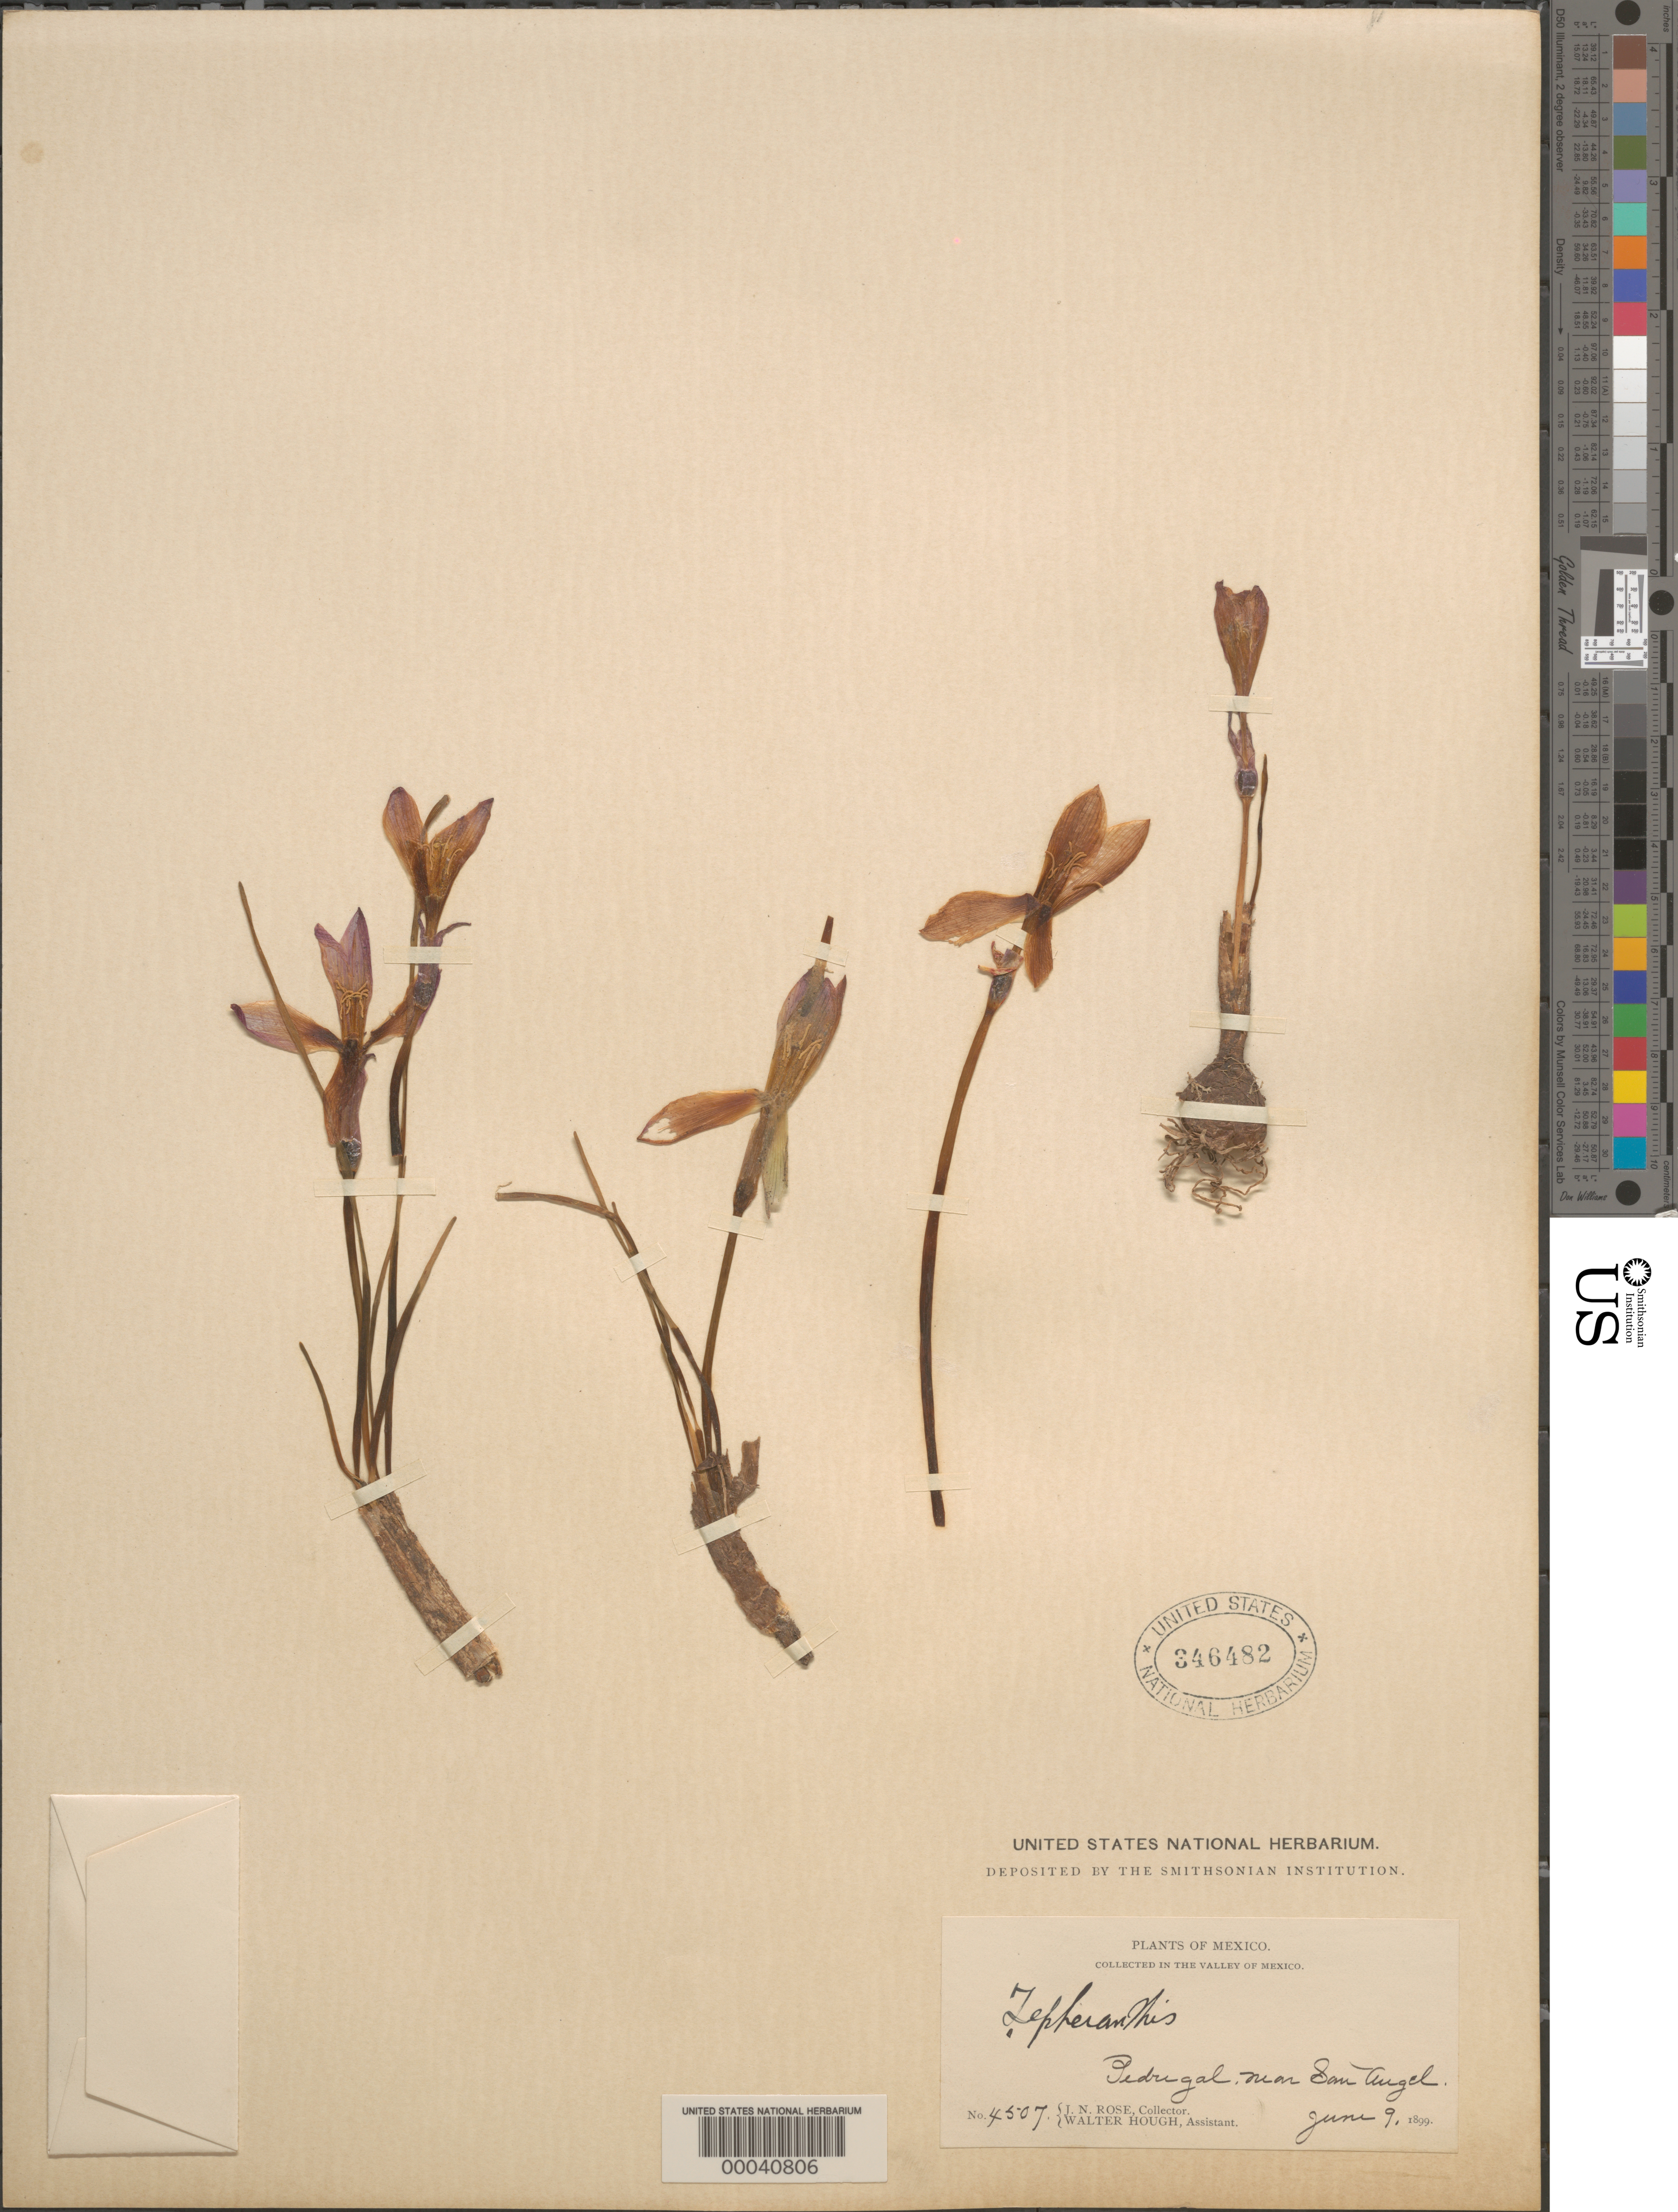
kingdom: Plantae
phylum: Tracheophyta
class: Liliopsida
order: Asparagales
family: Amaryllidaceae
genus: Zephyranthes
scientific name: Zephyranthes sp.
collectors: J. N. Rose & W. Hough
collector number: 4507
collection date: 1899-06-09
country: Mexico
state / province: México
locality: Pedregal, near San Angel.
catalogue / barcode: US 346482